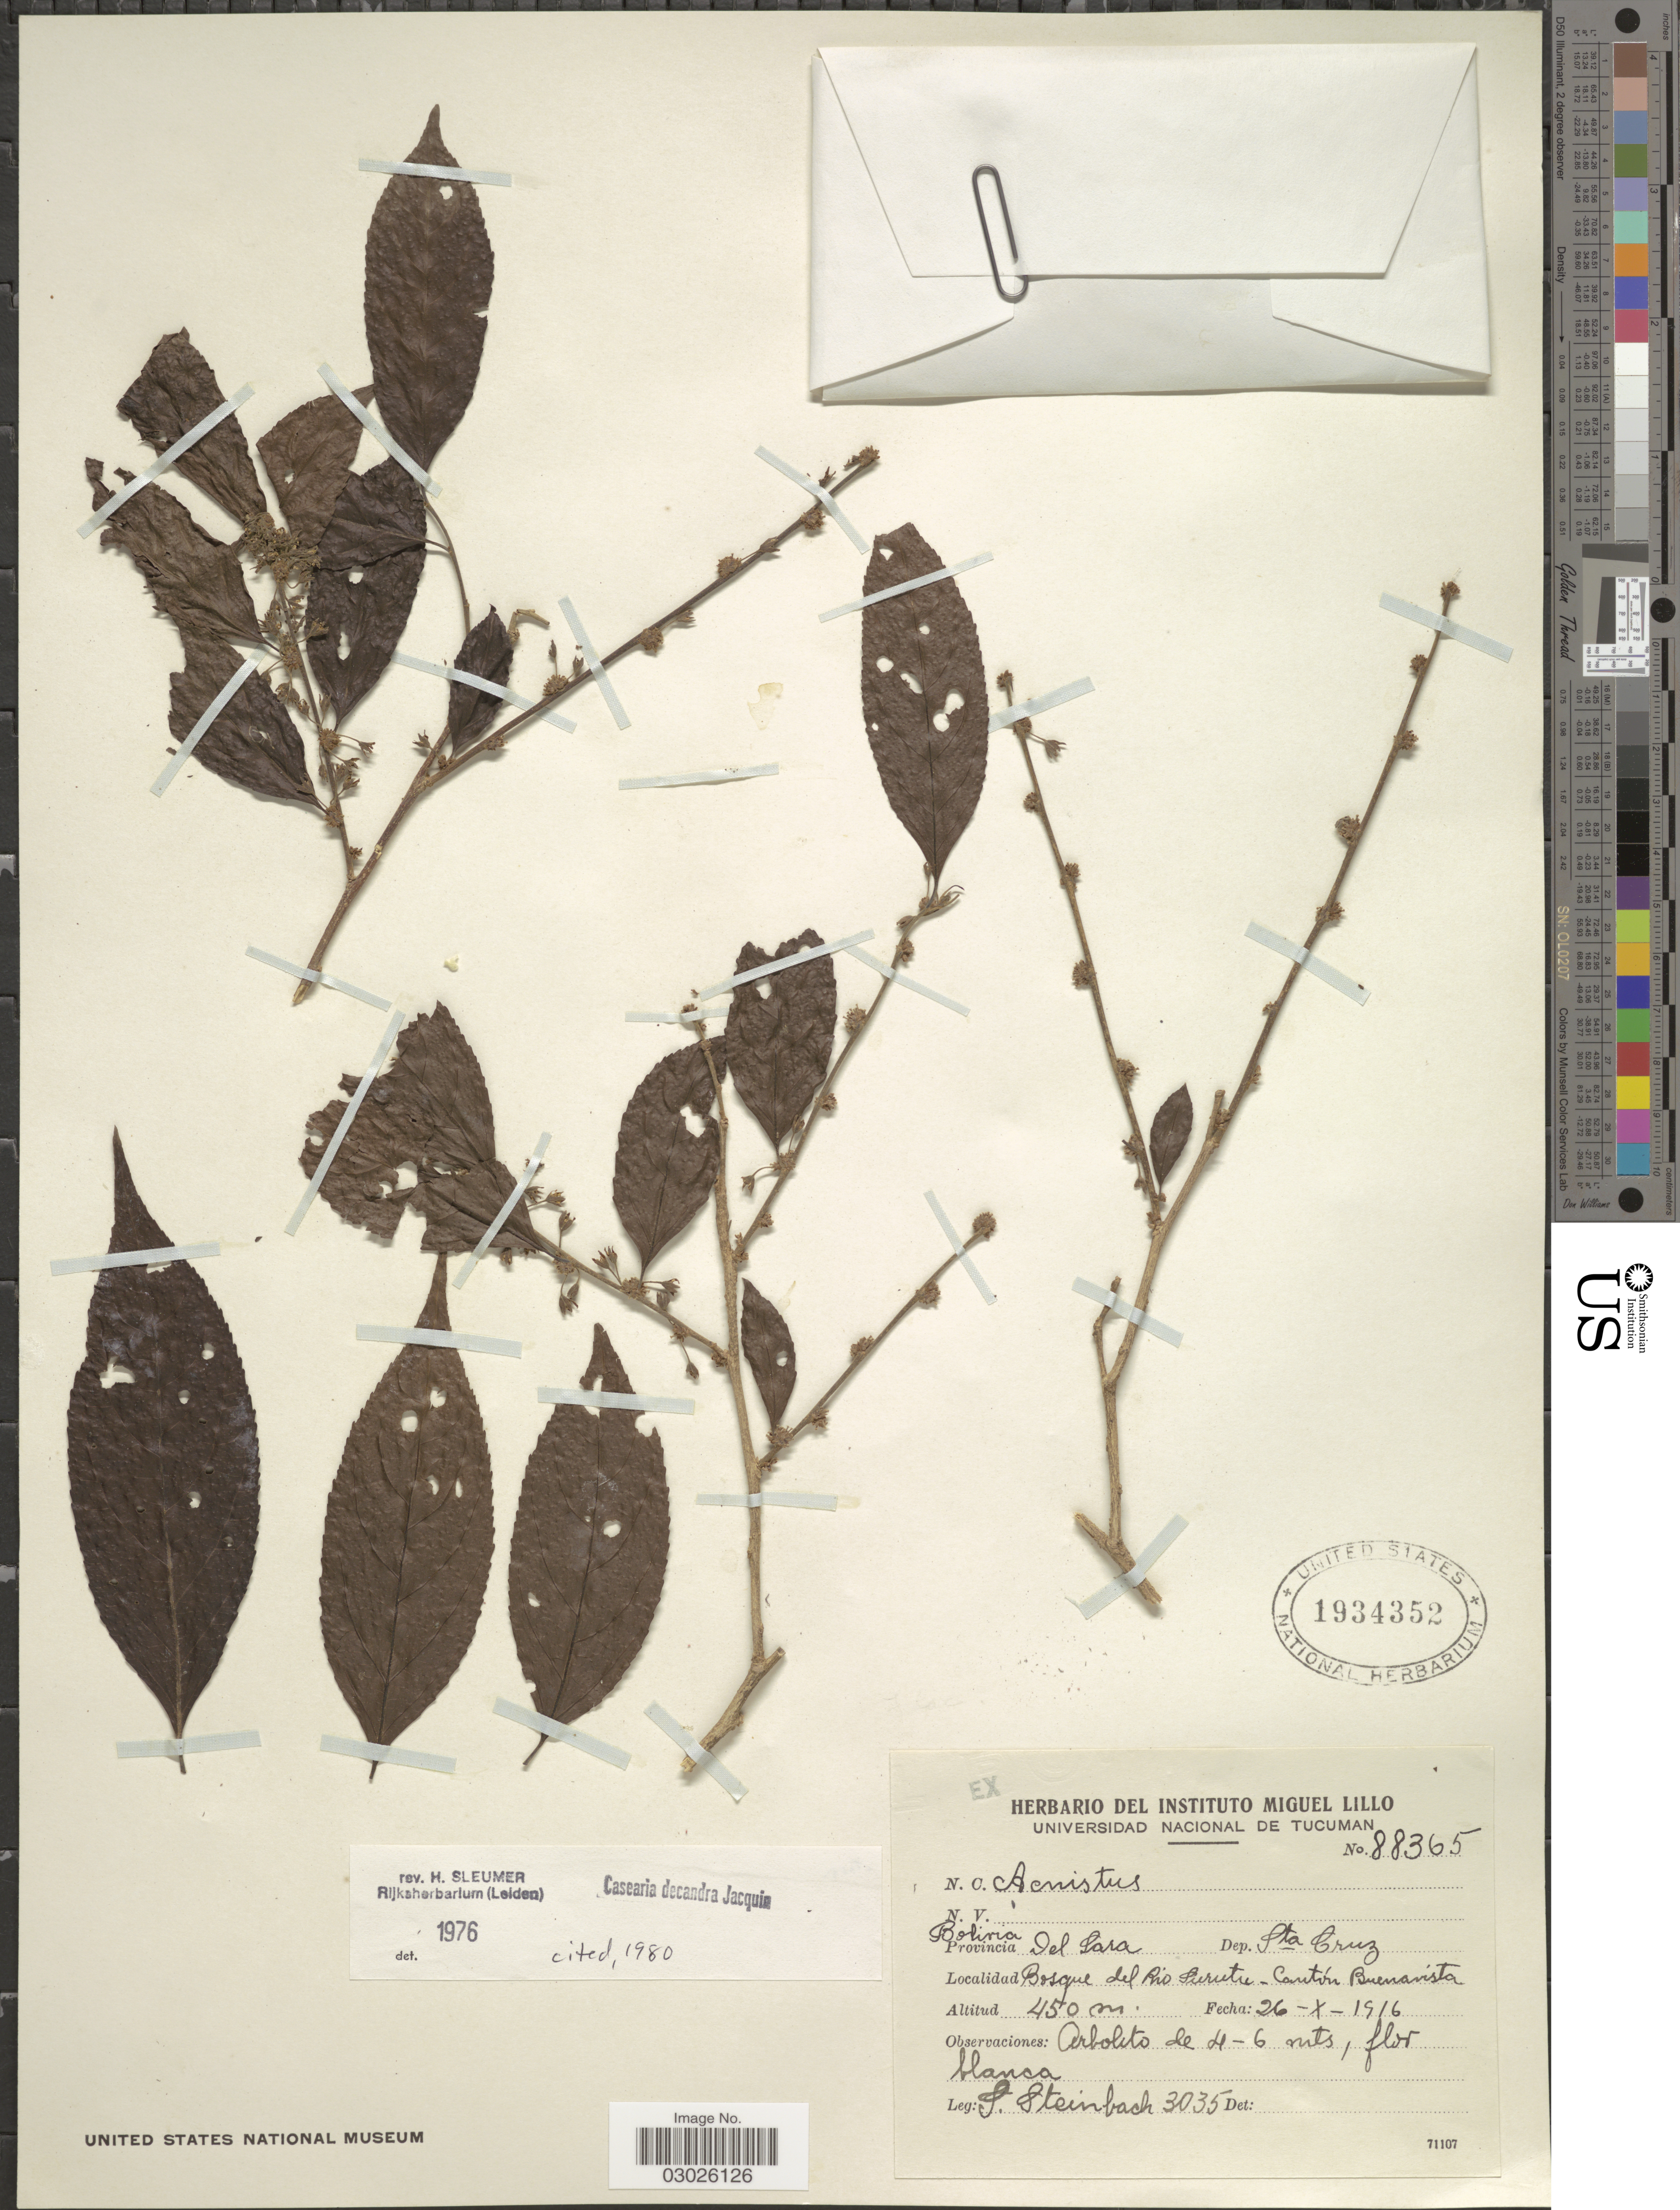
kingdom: Plantae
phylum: Tracheophyta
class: Magnoliopsida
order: Malpighiales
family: Salicaceae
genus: Casearia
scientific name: Casearia decandra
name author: Jacq.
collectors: J. Steinbach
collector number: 3035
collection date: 1916-10-26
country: Bolivia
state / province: Santa Cruz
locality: Provincia Del Sara, Dep. Sta. Cruz, Bosque del Rio Surutu-Cantón Buenavista.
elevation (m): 450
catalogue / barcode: US 1934352